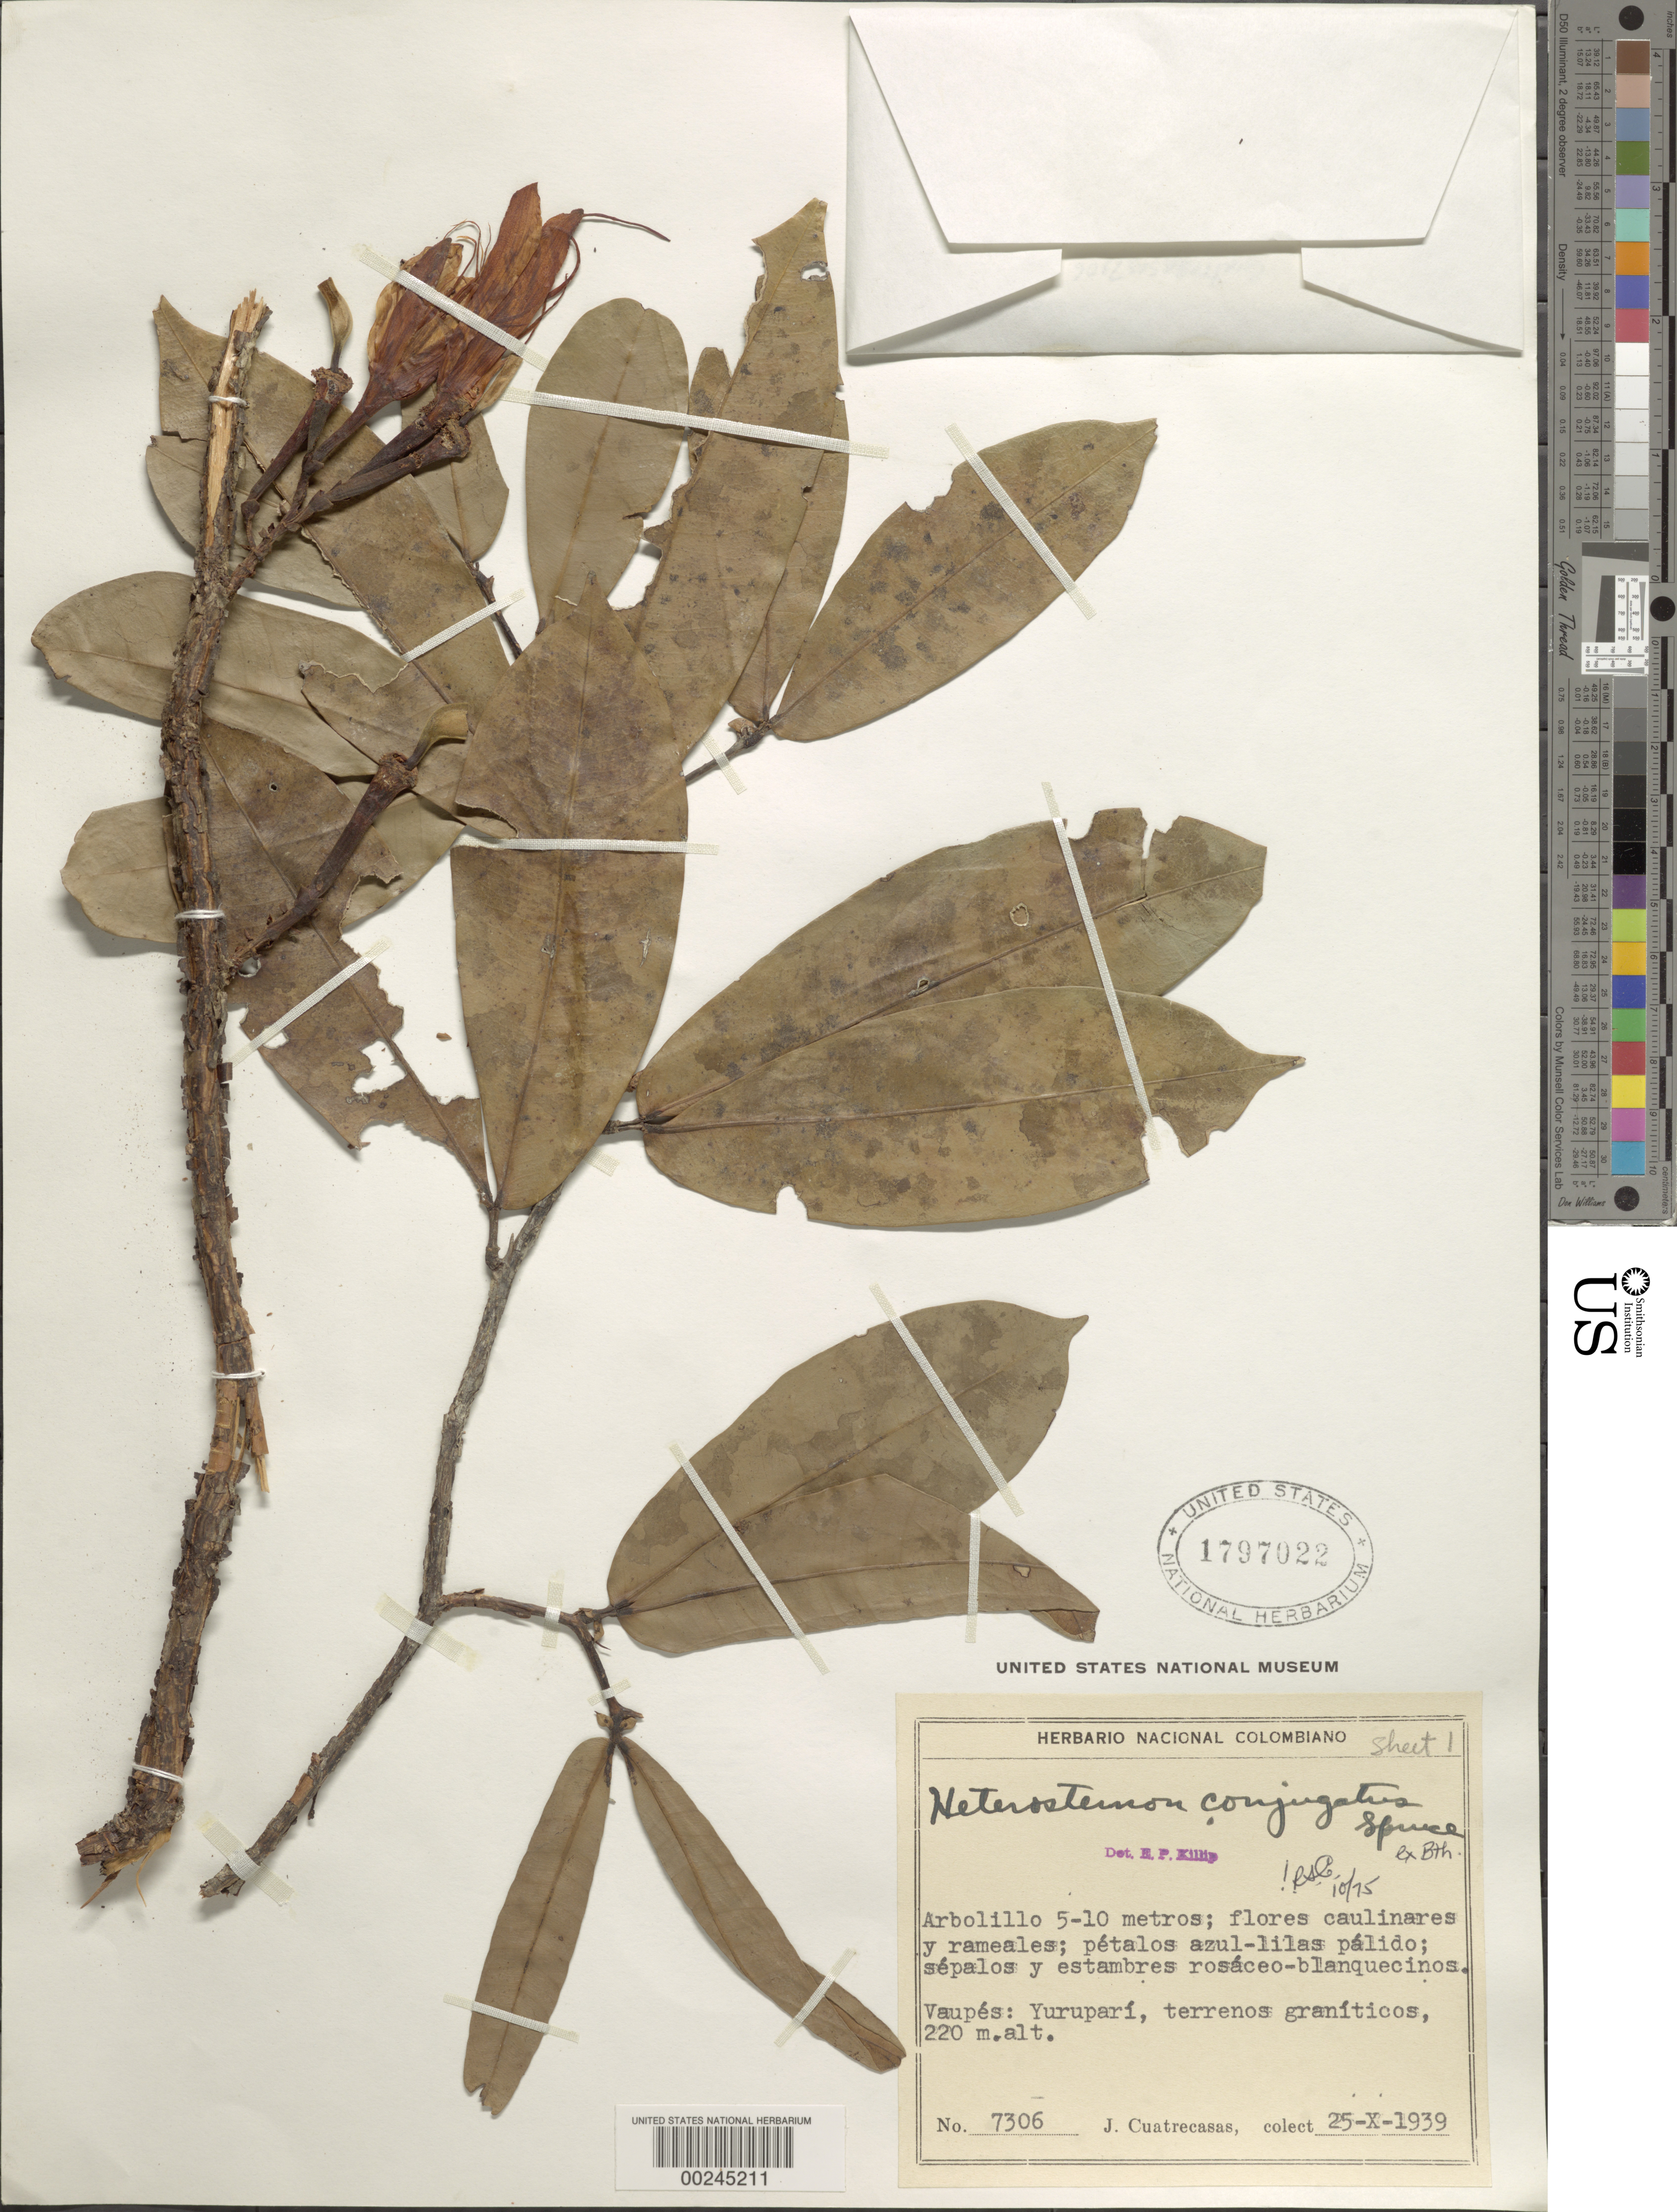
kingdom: Plantae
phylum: Tracheophyta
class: Magnoliopsida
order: Fabales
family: Fabaceae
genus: Heterostemon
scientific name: Heterostemon conjugatus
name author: Spruce ex Benth.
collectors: J. Cuatrecasas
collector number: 7306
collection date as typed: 25 Oct 1939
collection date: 1939-10-25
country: Colombia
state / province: Vaupés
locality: Yurypari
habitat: Grantic ground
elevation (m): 220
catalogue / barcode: US 1797022